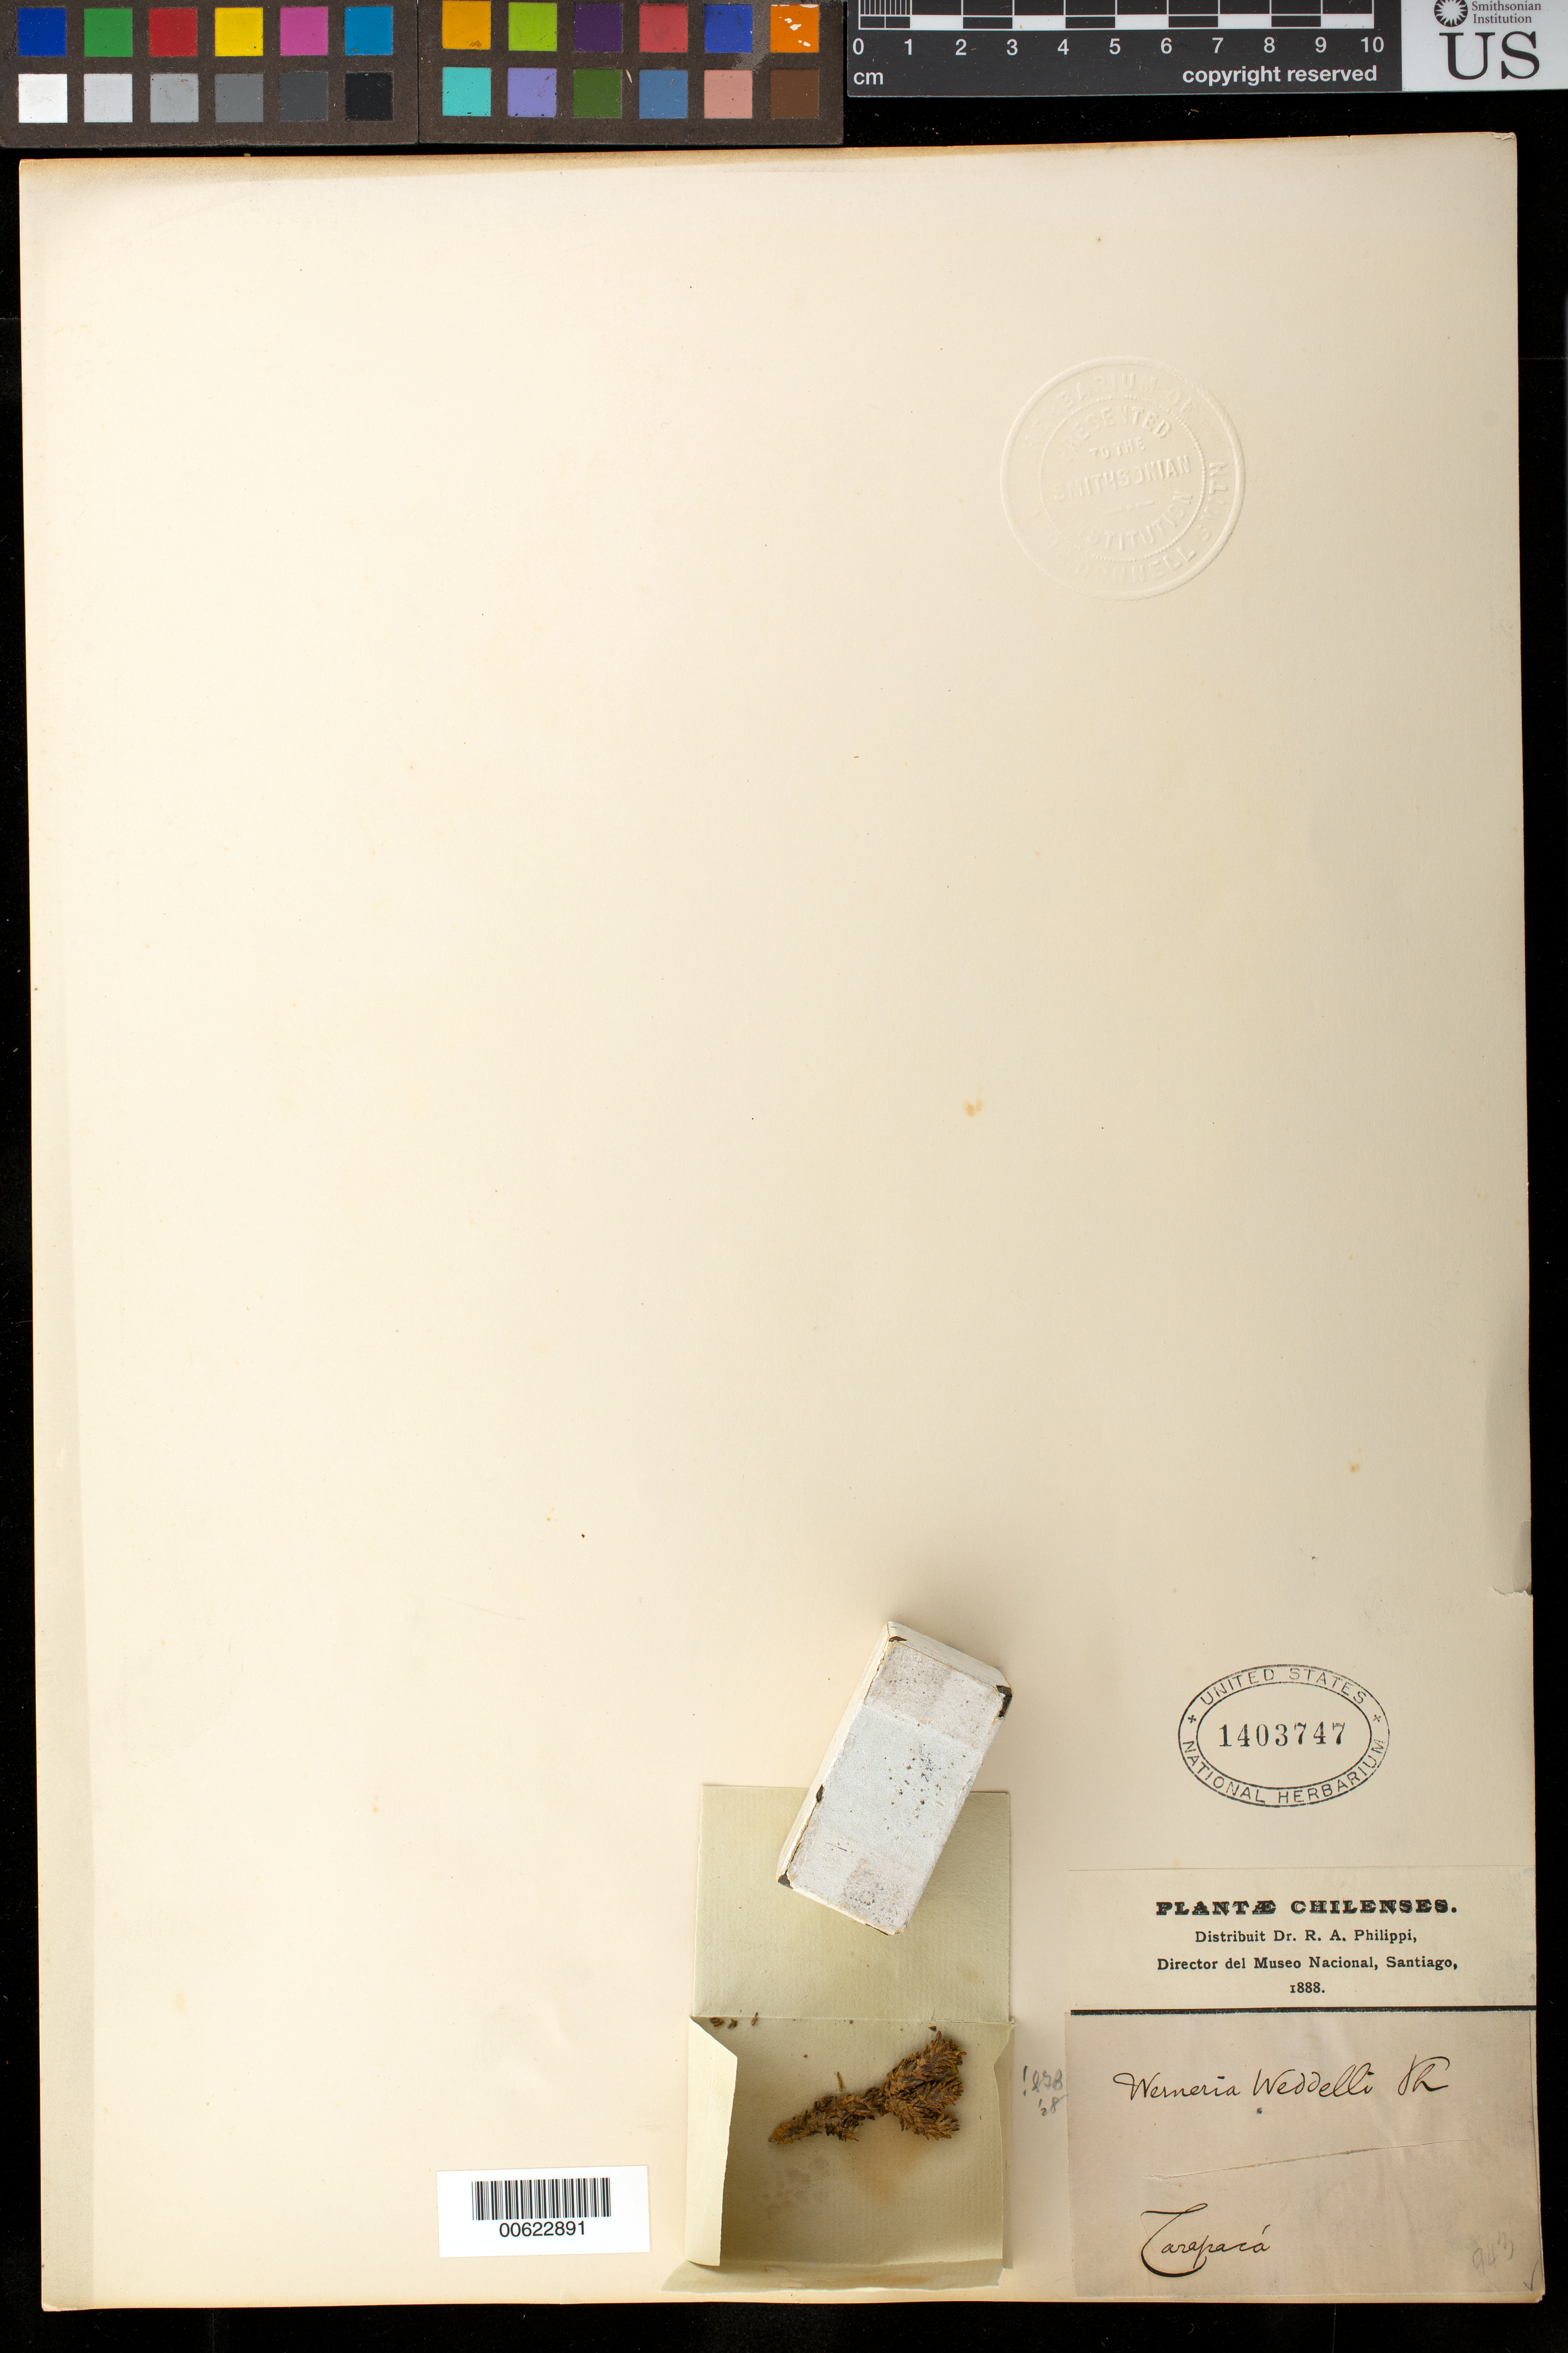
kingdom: Plantae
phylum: Tracheophyta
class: Magnoliopsida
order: Asterales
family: Asteraceae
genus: Werneria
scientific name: Werneria weddellii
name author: Phil.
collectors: R. A. Philippi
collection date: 1888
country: Chile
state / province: Tarapacá (I)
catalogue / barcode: US 1403747